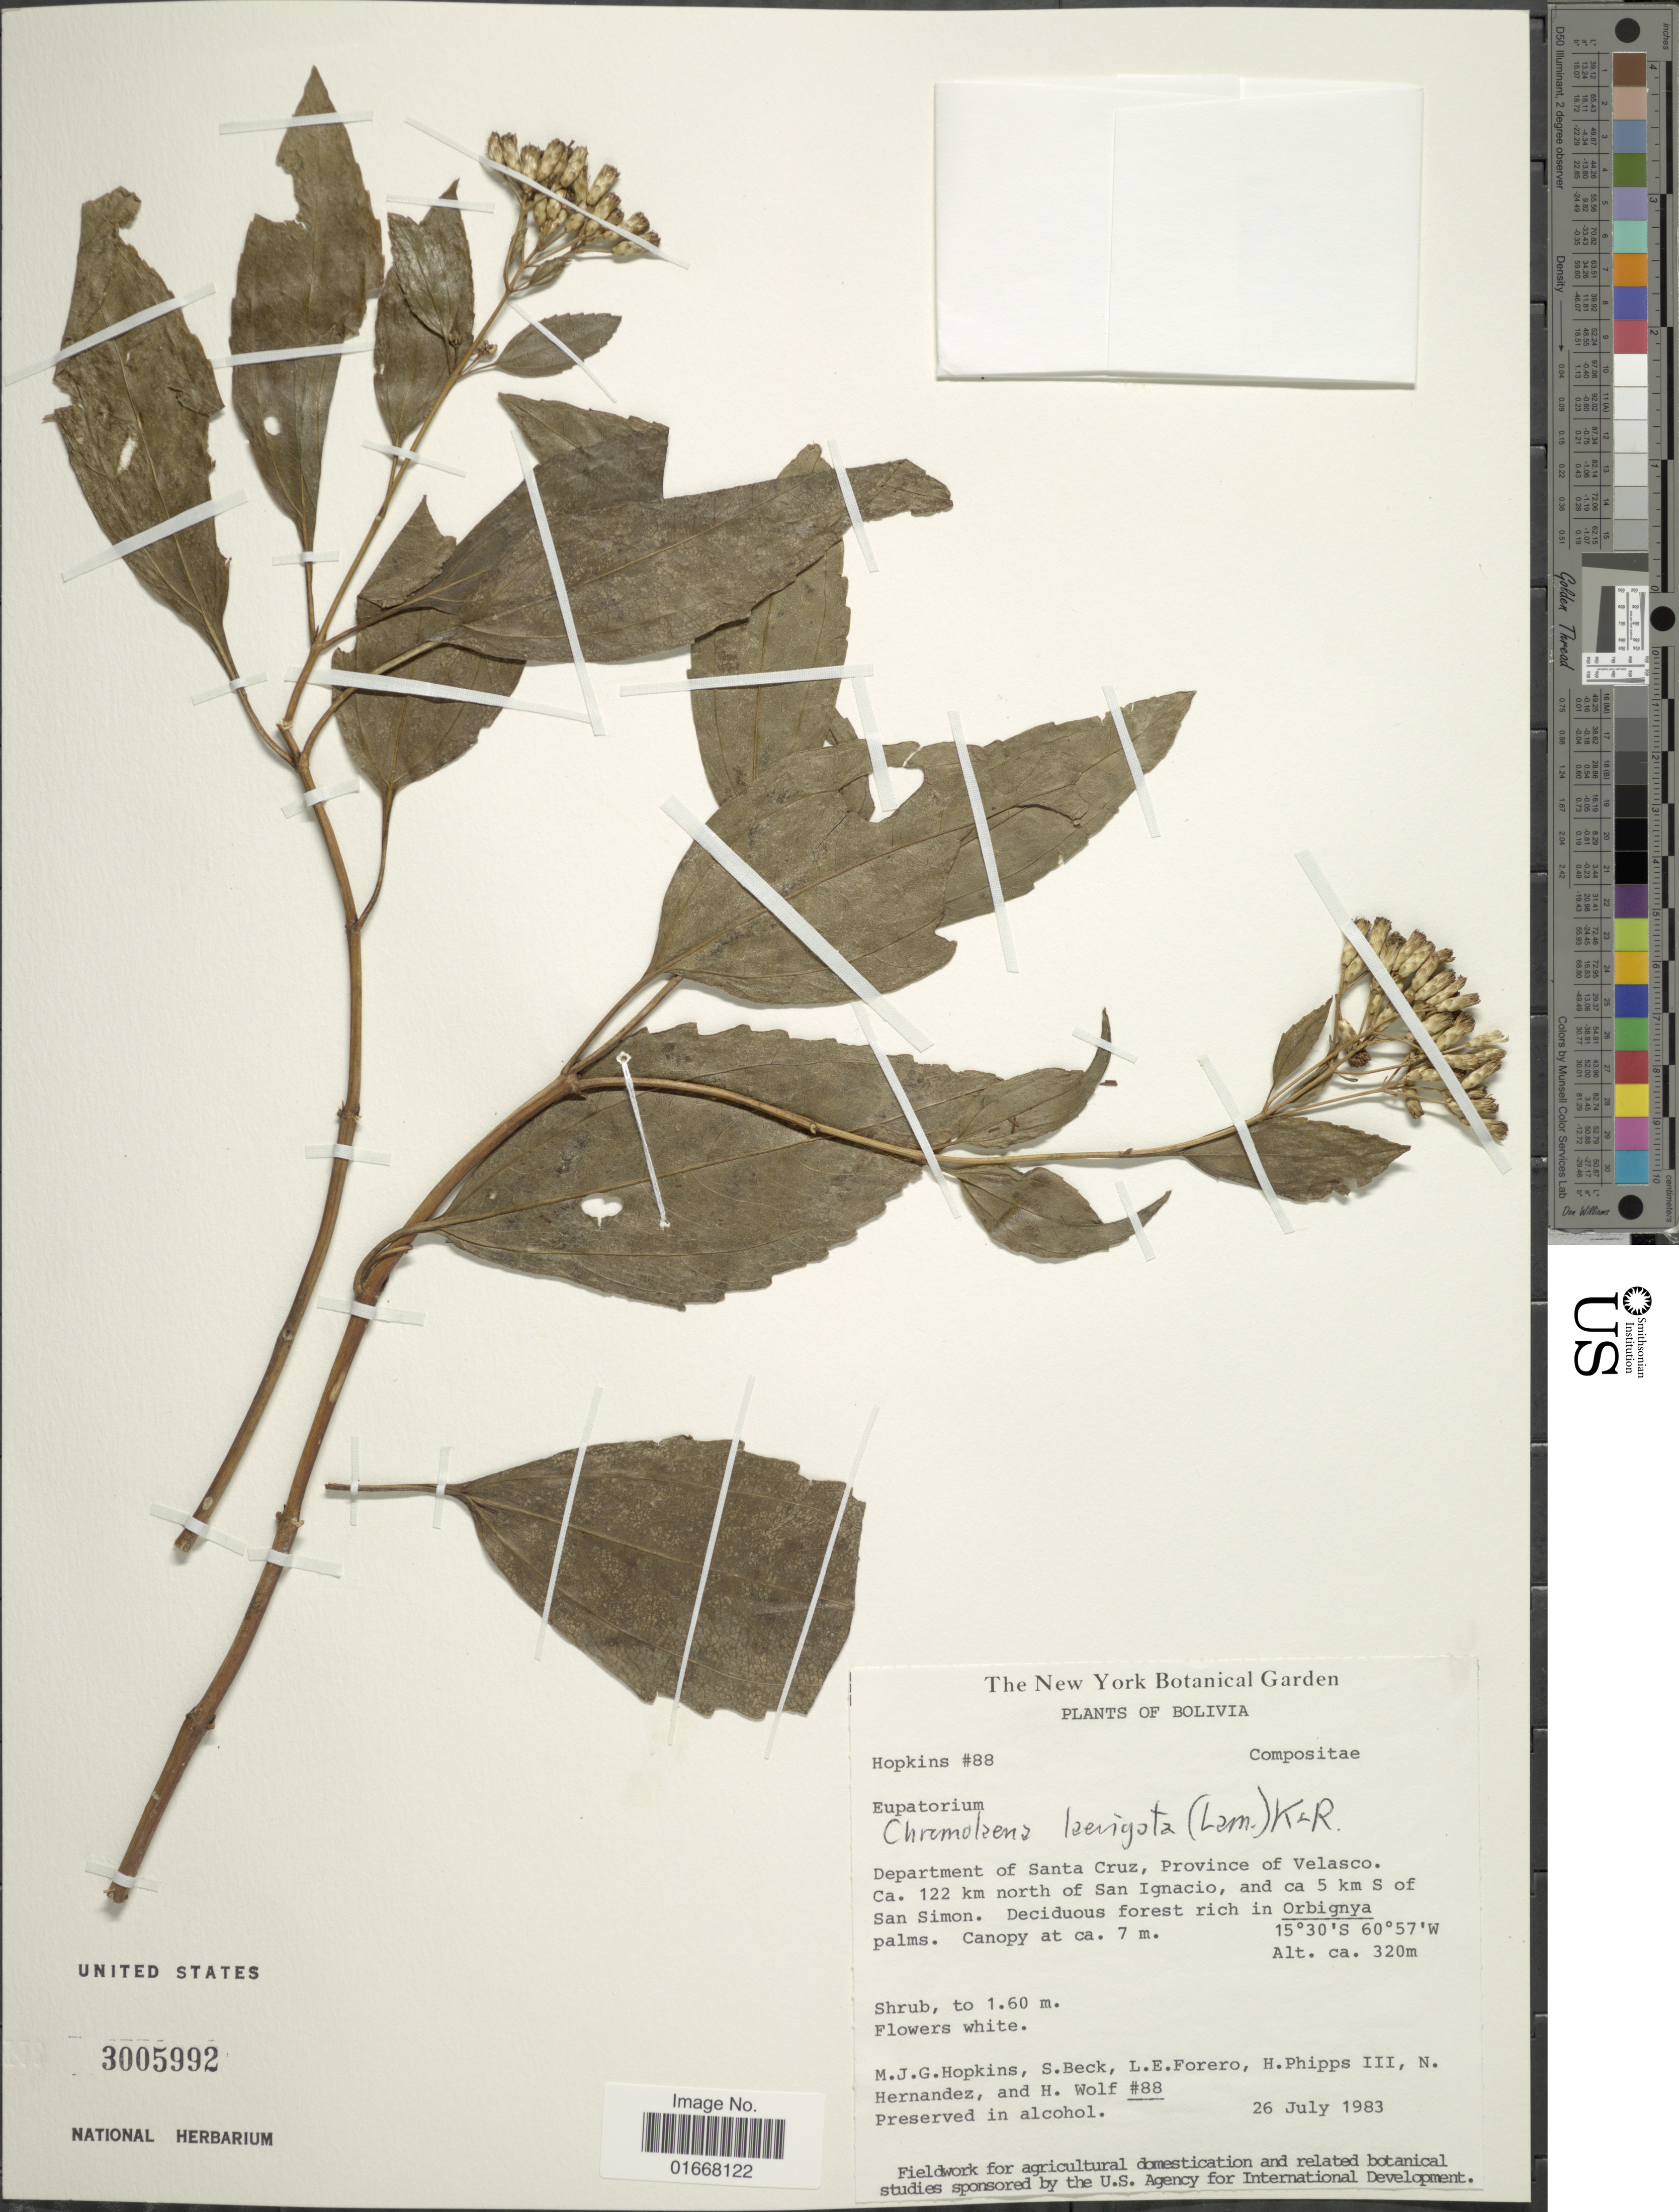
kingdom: Plantae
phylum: Tracheophyta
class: Magnoliopsida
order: Asterales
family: Asteraceae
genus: Chromolaena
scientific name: Chromolaena laevigata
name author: (Lam.) R.M. King & H. Rob.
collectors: M. J. G. Hopkins, S. G. Beck, L. Forero, H. Phipps & et al.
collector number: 88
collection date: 1983-07-26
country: Bolivia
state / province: Santa Cruz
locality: Province of Velascom ca. 122 km north of San Ignacio, and ca. 5 km S of San Simon, Deciduous forest rich in Orbignya palms, Canopy at ca. 7 m.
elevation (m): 320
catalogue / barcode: US 3005992